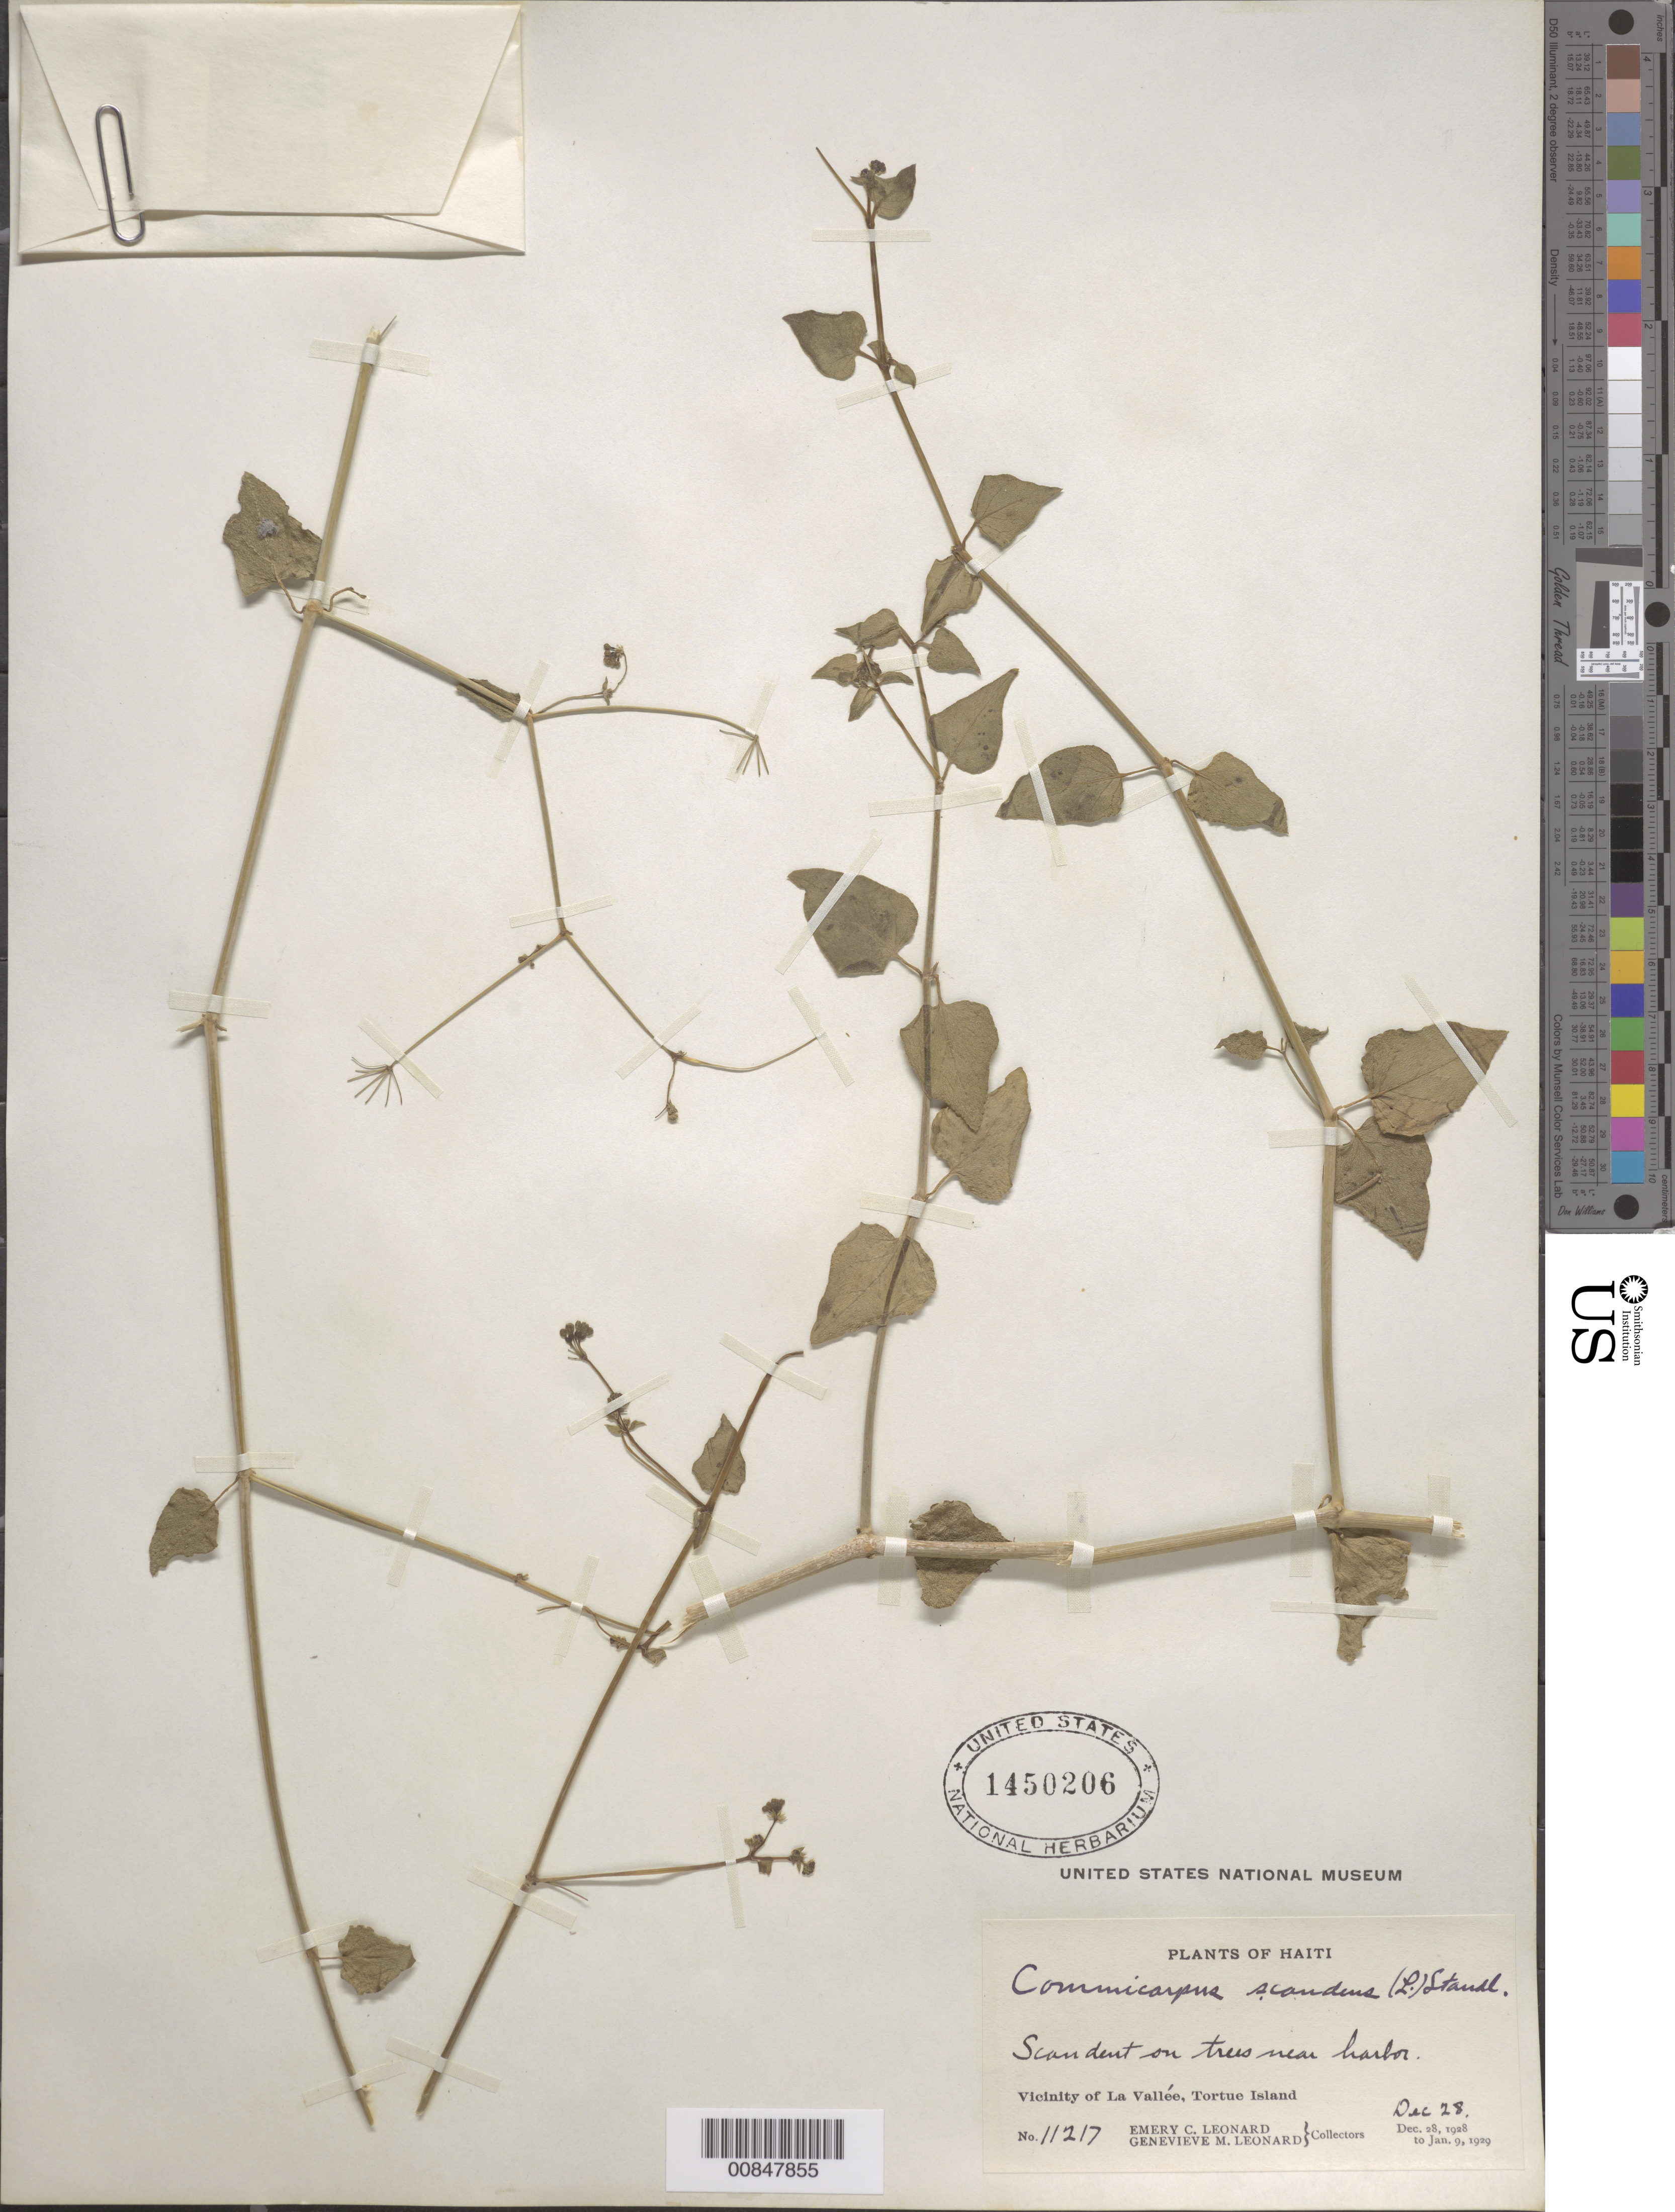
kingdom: Plantae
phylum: Tracheophyta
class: Magnoliopsida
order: Caryophyllales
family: Nyctaginaceae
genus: Boerhavia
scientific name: Boerhavia scandens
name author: L.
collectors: E. C. Leonard & G. M. Leonard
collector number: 11217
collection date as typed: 28 Dec 1928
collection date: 1928-12-28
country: Haiti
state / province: Nord-Óuest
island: Île de la Tortue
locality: Vicinity of La Vallée, Tortue Island. Near harbor.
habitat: On trees.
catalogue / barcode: US 1450206